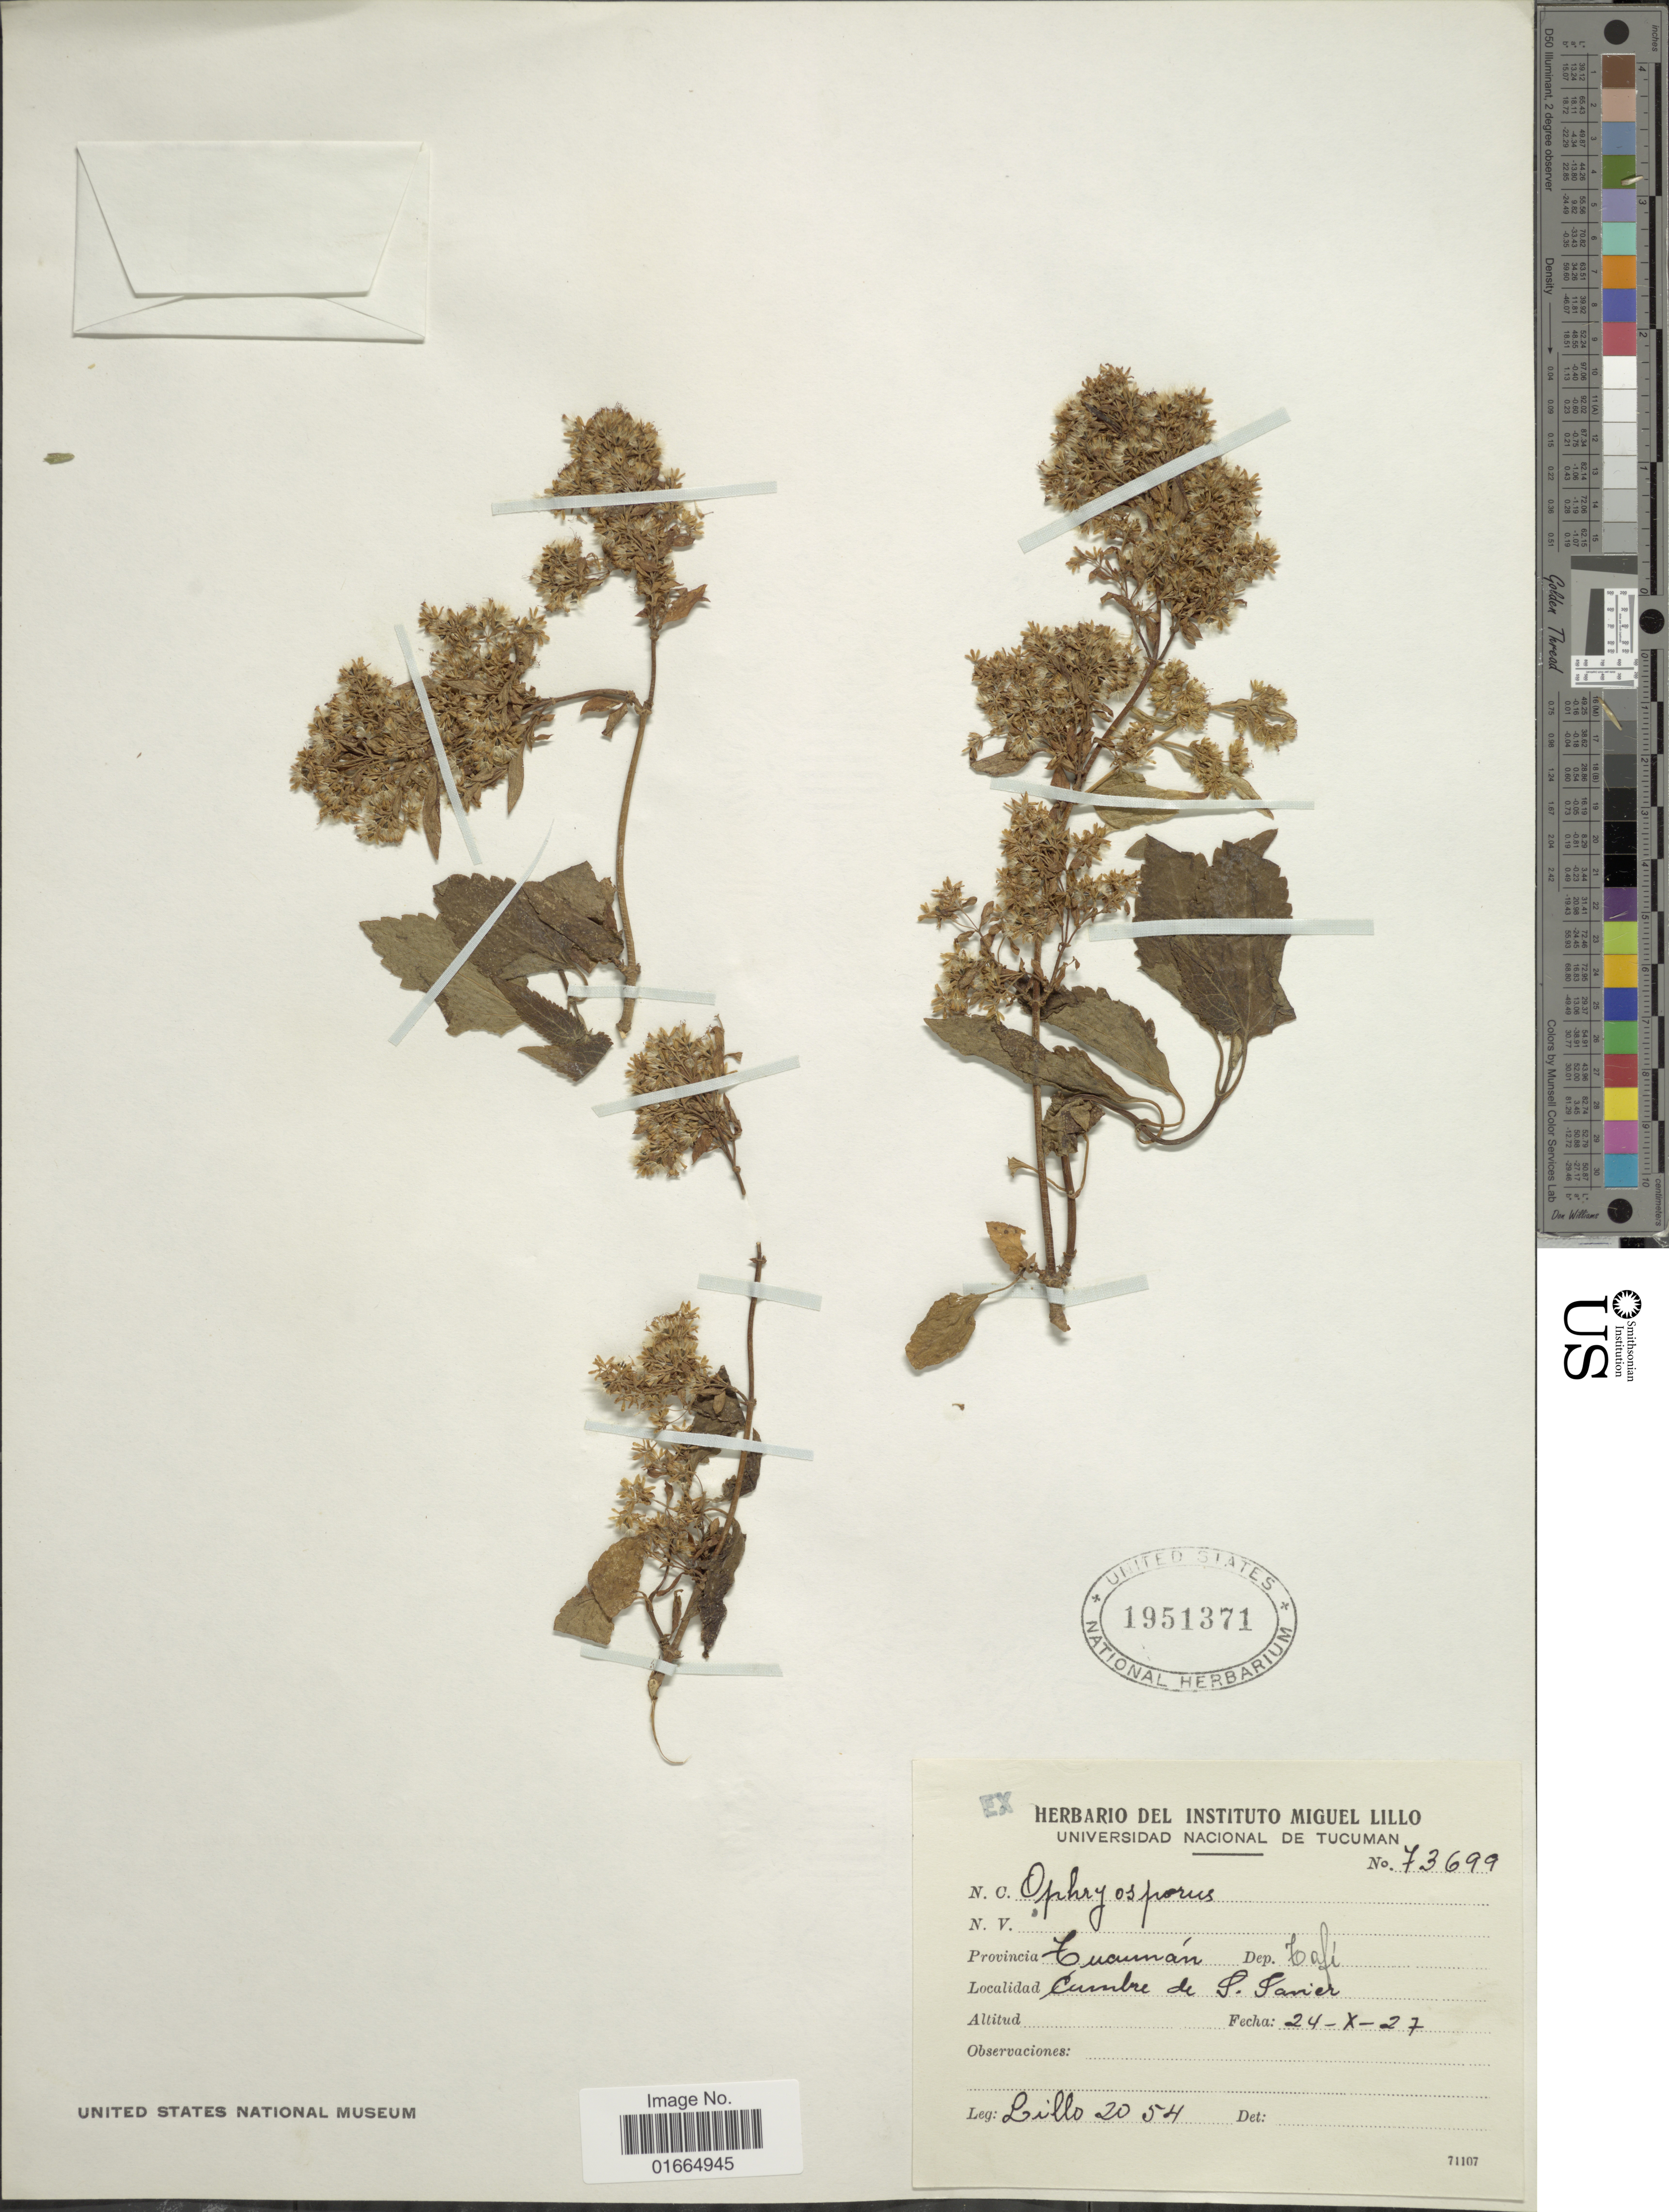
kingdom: Plantae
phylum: Tracheophyta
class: Magnoliopsida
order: Asterales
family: Asteraceae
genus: Ophryosporus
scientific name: Ophryosporus sp.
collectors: -. Lillo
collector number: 2054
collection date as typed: Transcribed d/m/y: 24/10/27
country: Argentina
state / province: Tucuman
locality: Provincia Tucumán. Dep. Tafi. Cumbre de S. Javier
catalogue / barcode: US 1951371